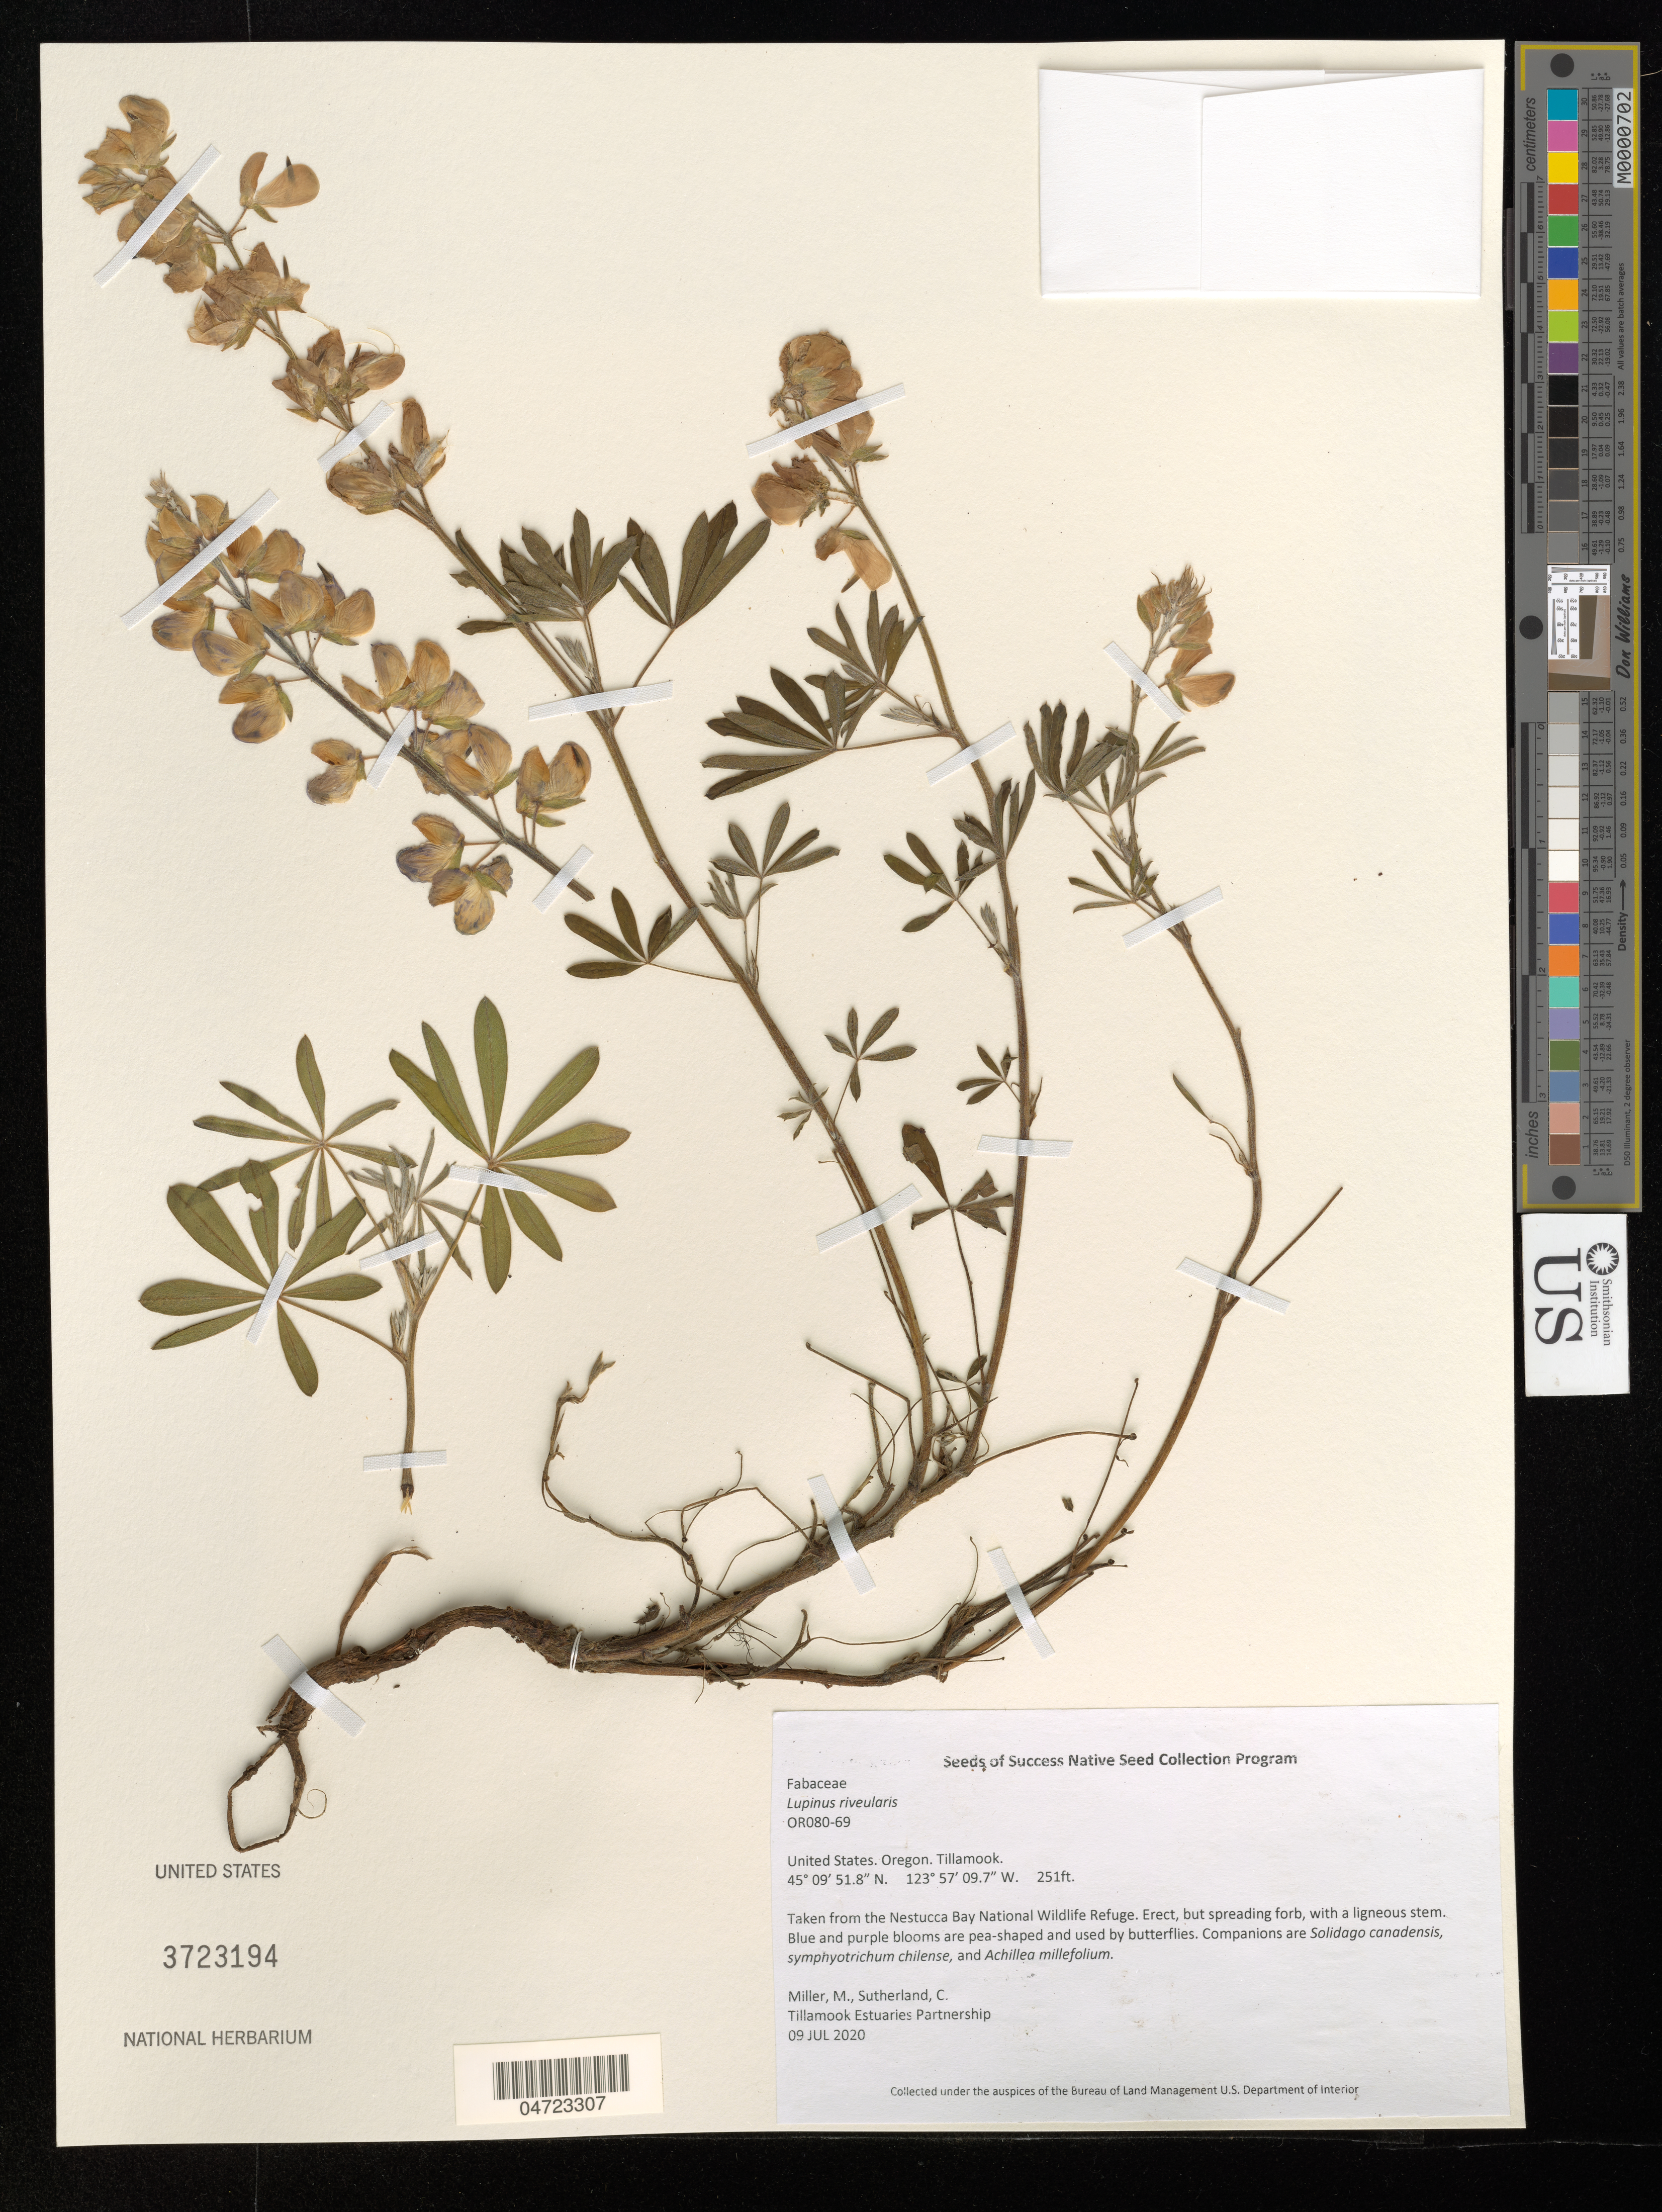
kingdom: Plantae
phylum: Tracheophyta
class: Magnoliopsida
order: Fabales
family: Fabaceae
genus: Lupinus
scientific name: Lupinus rivularis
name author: Lindl.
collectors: M. Miller & C. Sutherland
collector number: OR080-69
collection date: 2020-07-09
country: United States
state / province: Oregon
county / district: Tilamook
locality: Tillamook. Taken from the Nestucca Bay National Wildlife Refuge.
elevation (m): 77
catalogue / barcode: US 3723194